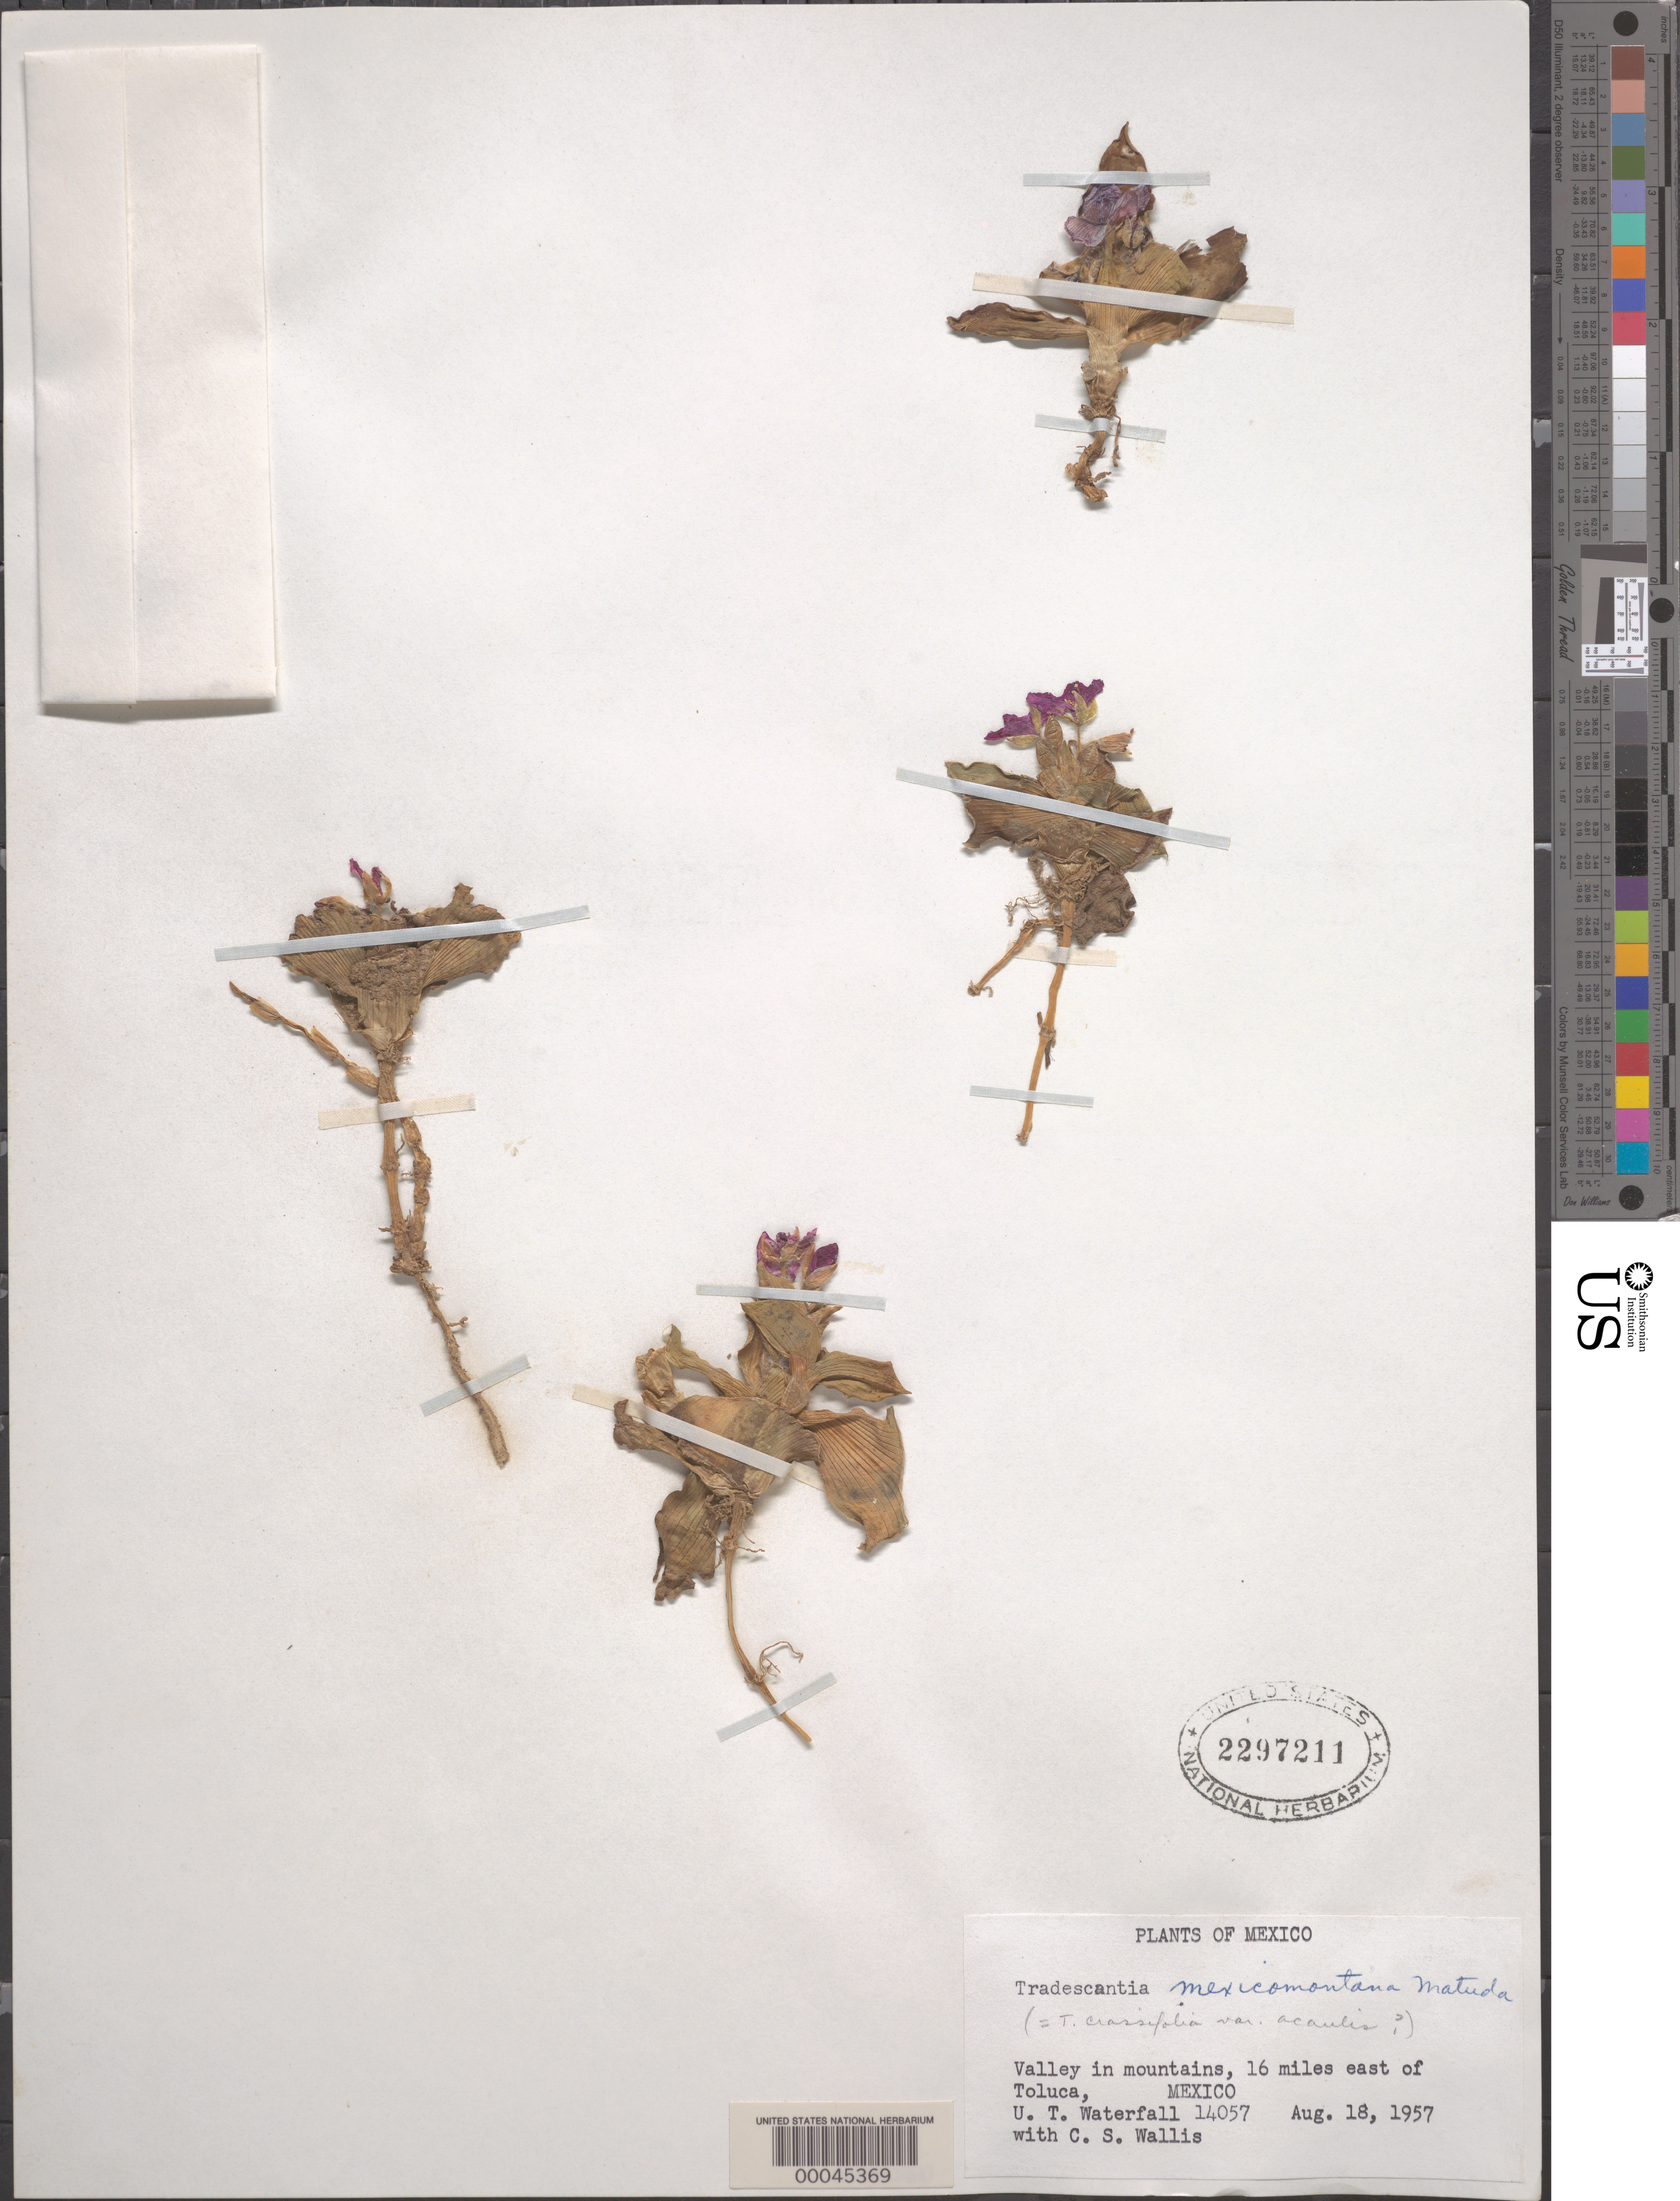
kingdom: Plantae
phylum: Tracheophyta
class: Liliopsida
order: Commelinales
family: Commelinaceae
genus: Tradescantia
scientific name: Tradescantia iridescens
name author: Lindl.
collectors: U. T. Waterfall & C. S. Wallis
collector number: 14057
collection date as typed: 18 Aug 1957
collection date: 1957-08-18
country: Mexico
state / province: México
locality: E of Toluca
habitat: Valley in mountains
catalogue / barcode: US 2297211